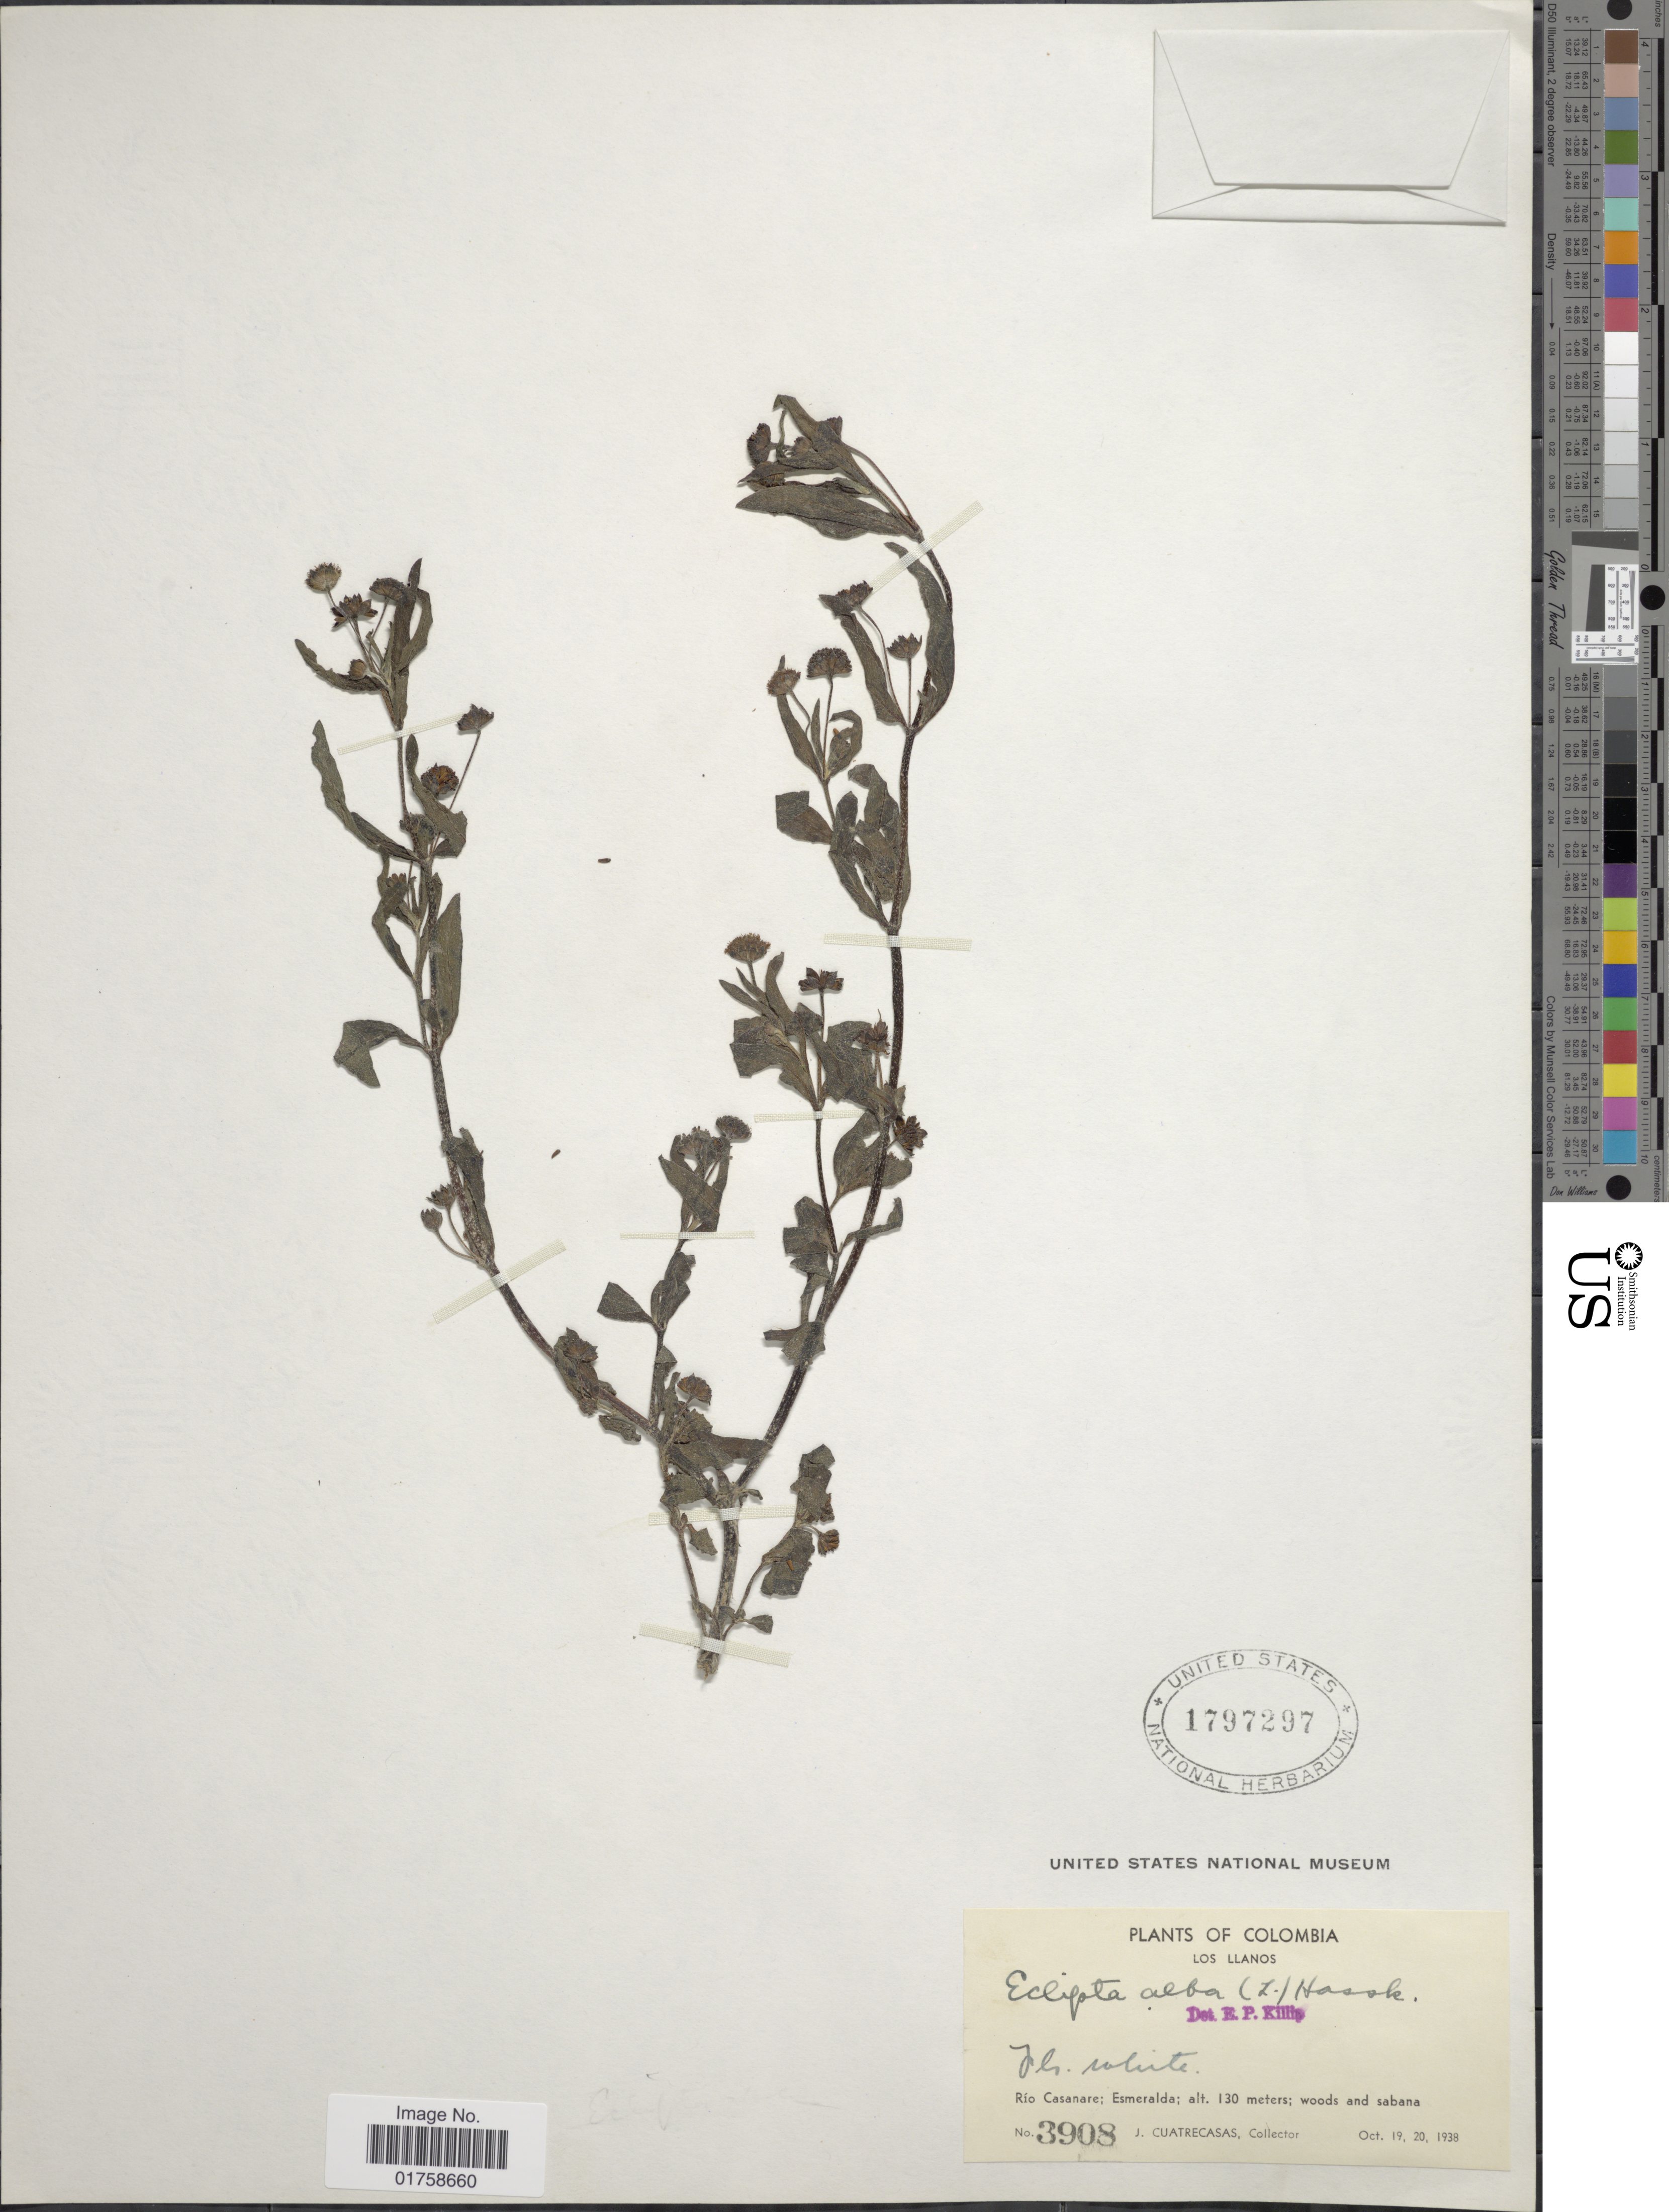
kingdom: Plantae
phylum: Tracheophyta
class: Magnoliopsida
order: Asterales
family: Asteraceae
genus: Eclipta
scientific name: Eclipta alba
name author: (L.) Hassk.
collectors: J. Cuatrecasas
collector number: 3908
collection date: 1938-10-19/1938-10-20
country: Colombia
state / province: Casanare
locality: Colombia. Los Llanos. Rio Casanare; Esmeralda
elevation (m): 130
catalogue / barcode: US 1797297